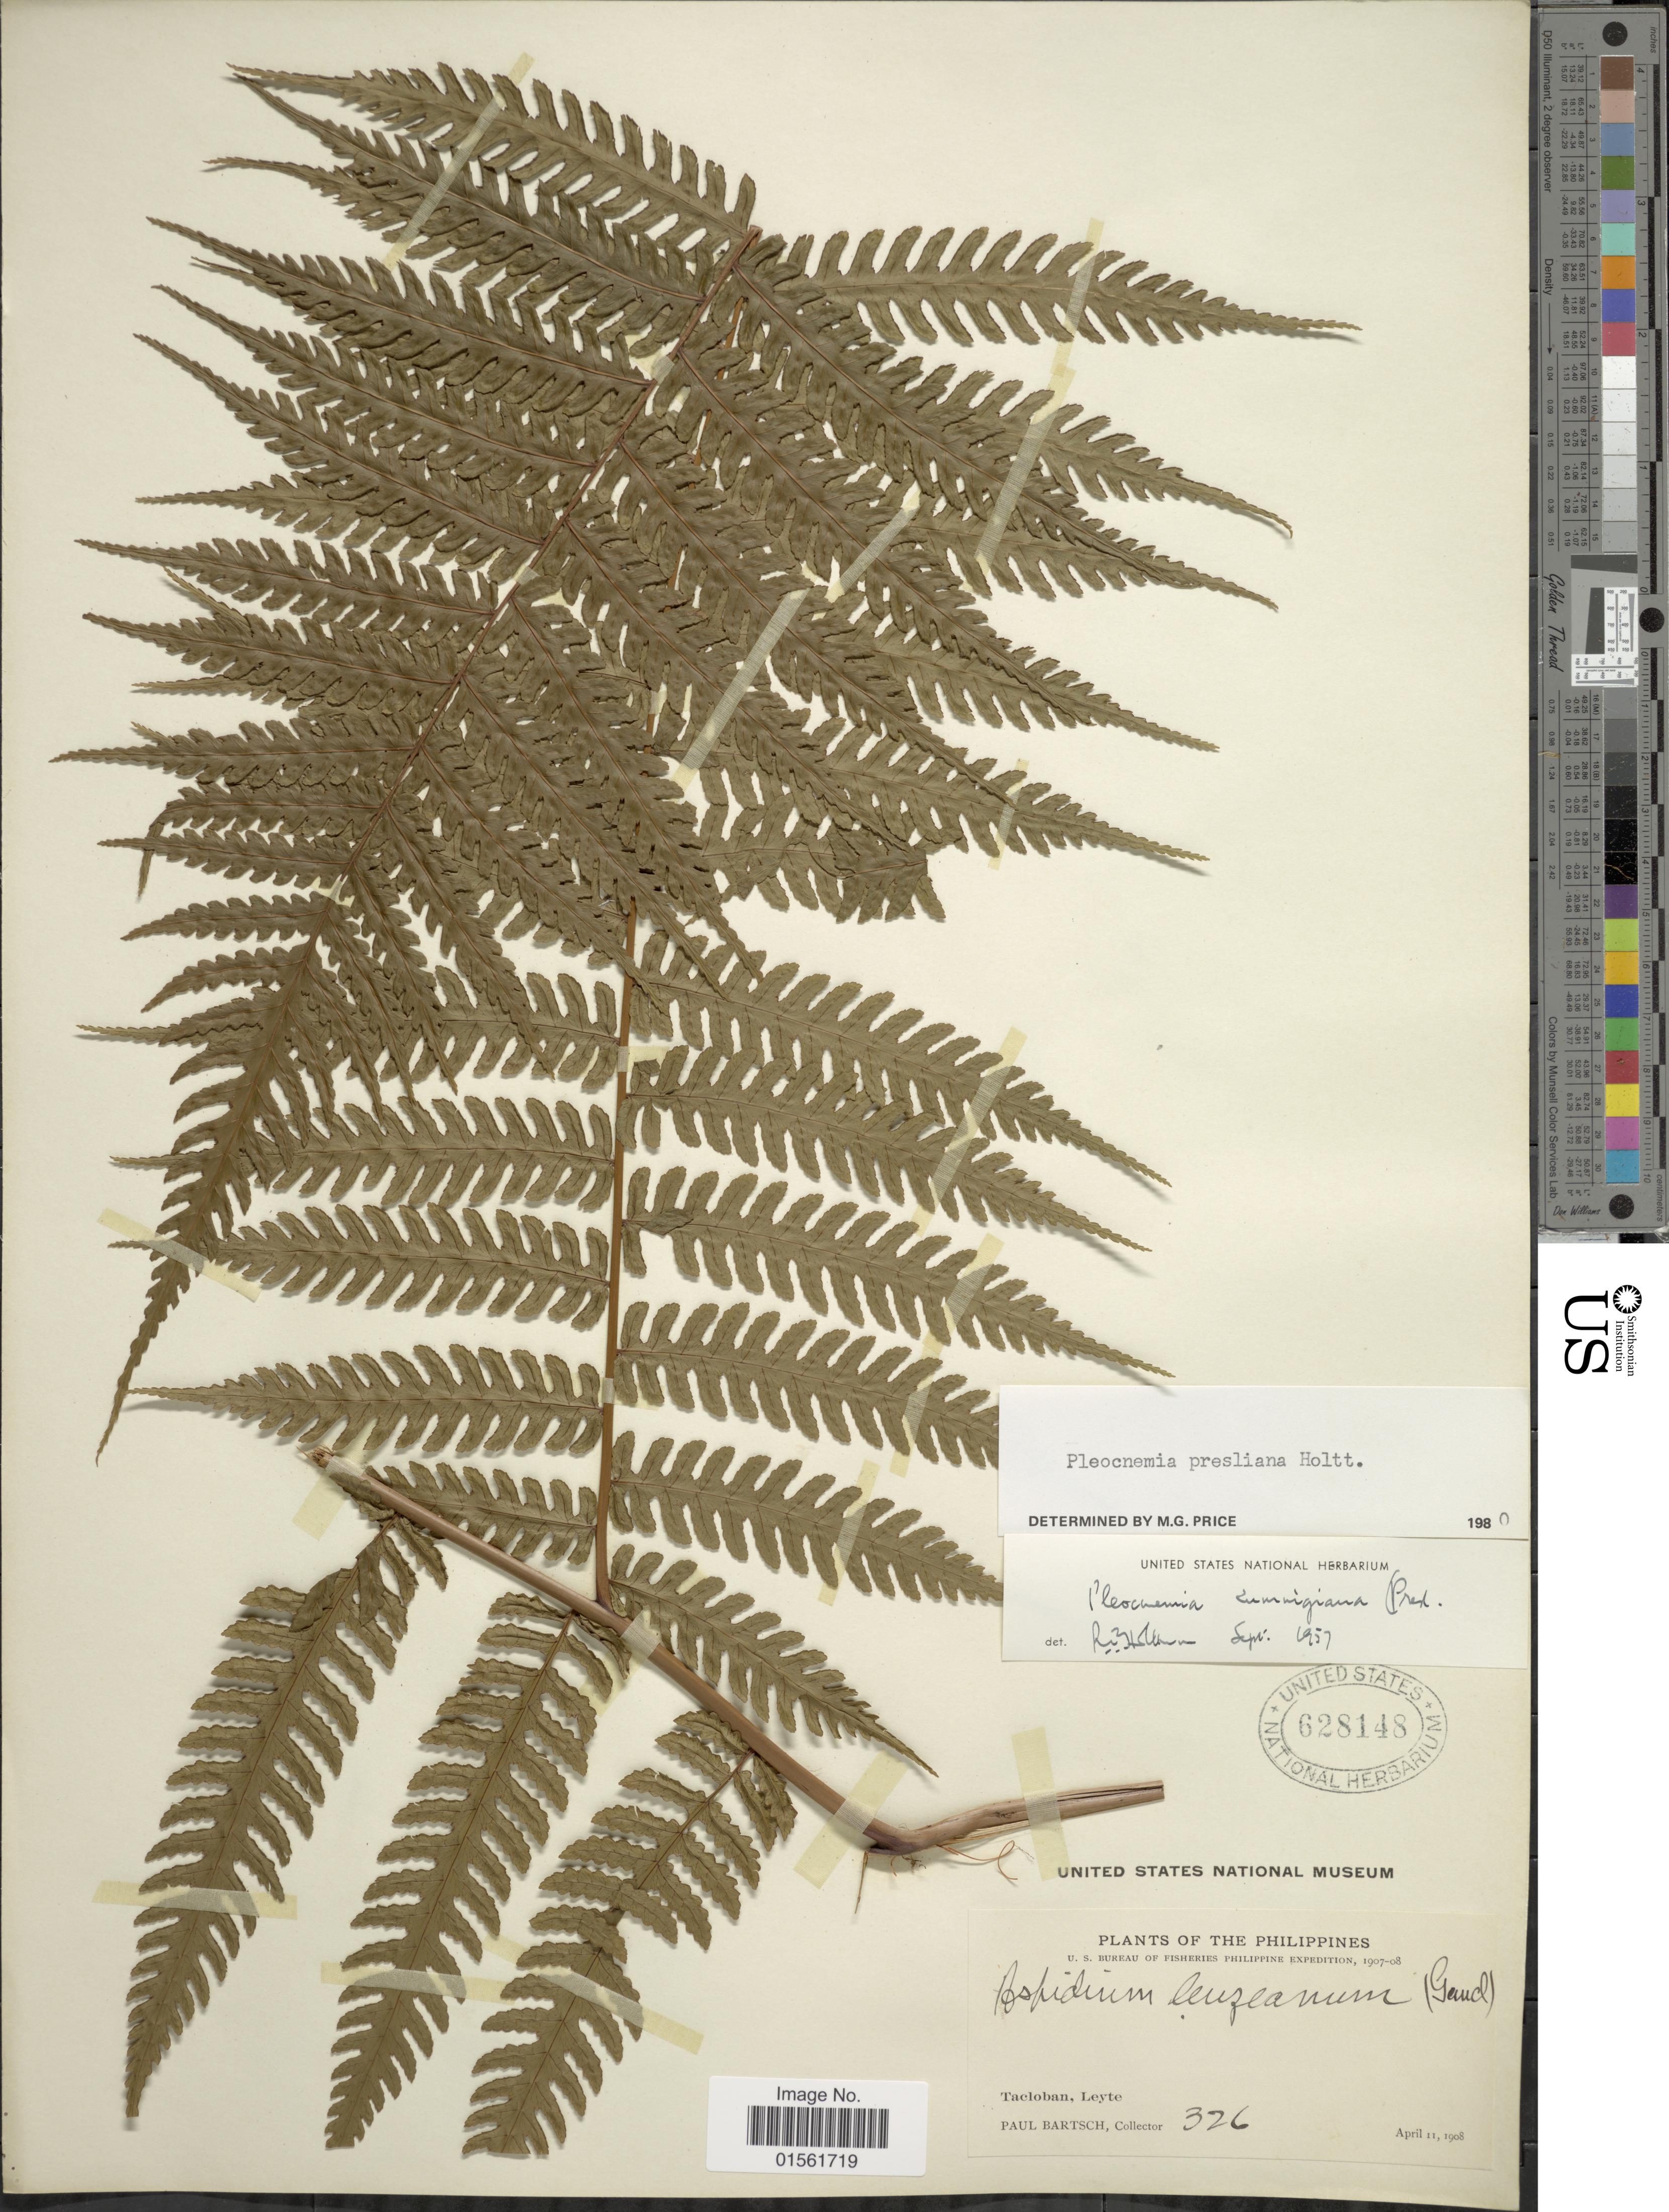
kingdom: Plantae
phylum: Tracheophyta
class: Polypodiopsida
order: Polypodiales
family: Dryopteridaceae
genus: Pleocnemia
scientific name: Pleocnemia presliana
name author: Holttum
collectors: P. Bartsch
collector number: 326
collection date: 1908-04-11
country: Philippines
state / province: Eastern Visayas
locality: Tacloban, Leyte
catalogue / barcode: US 628148